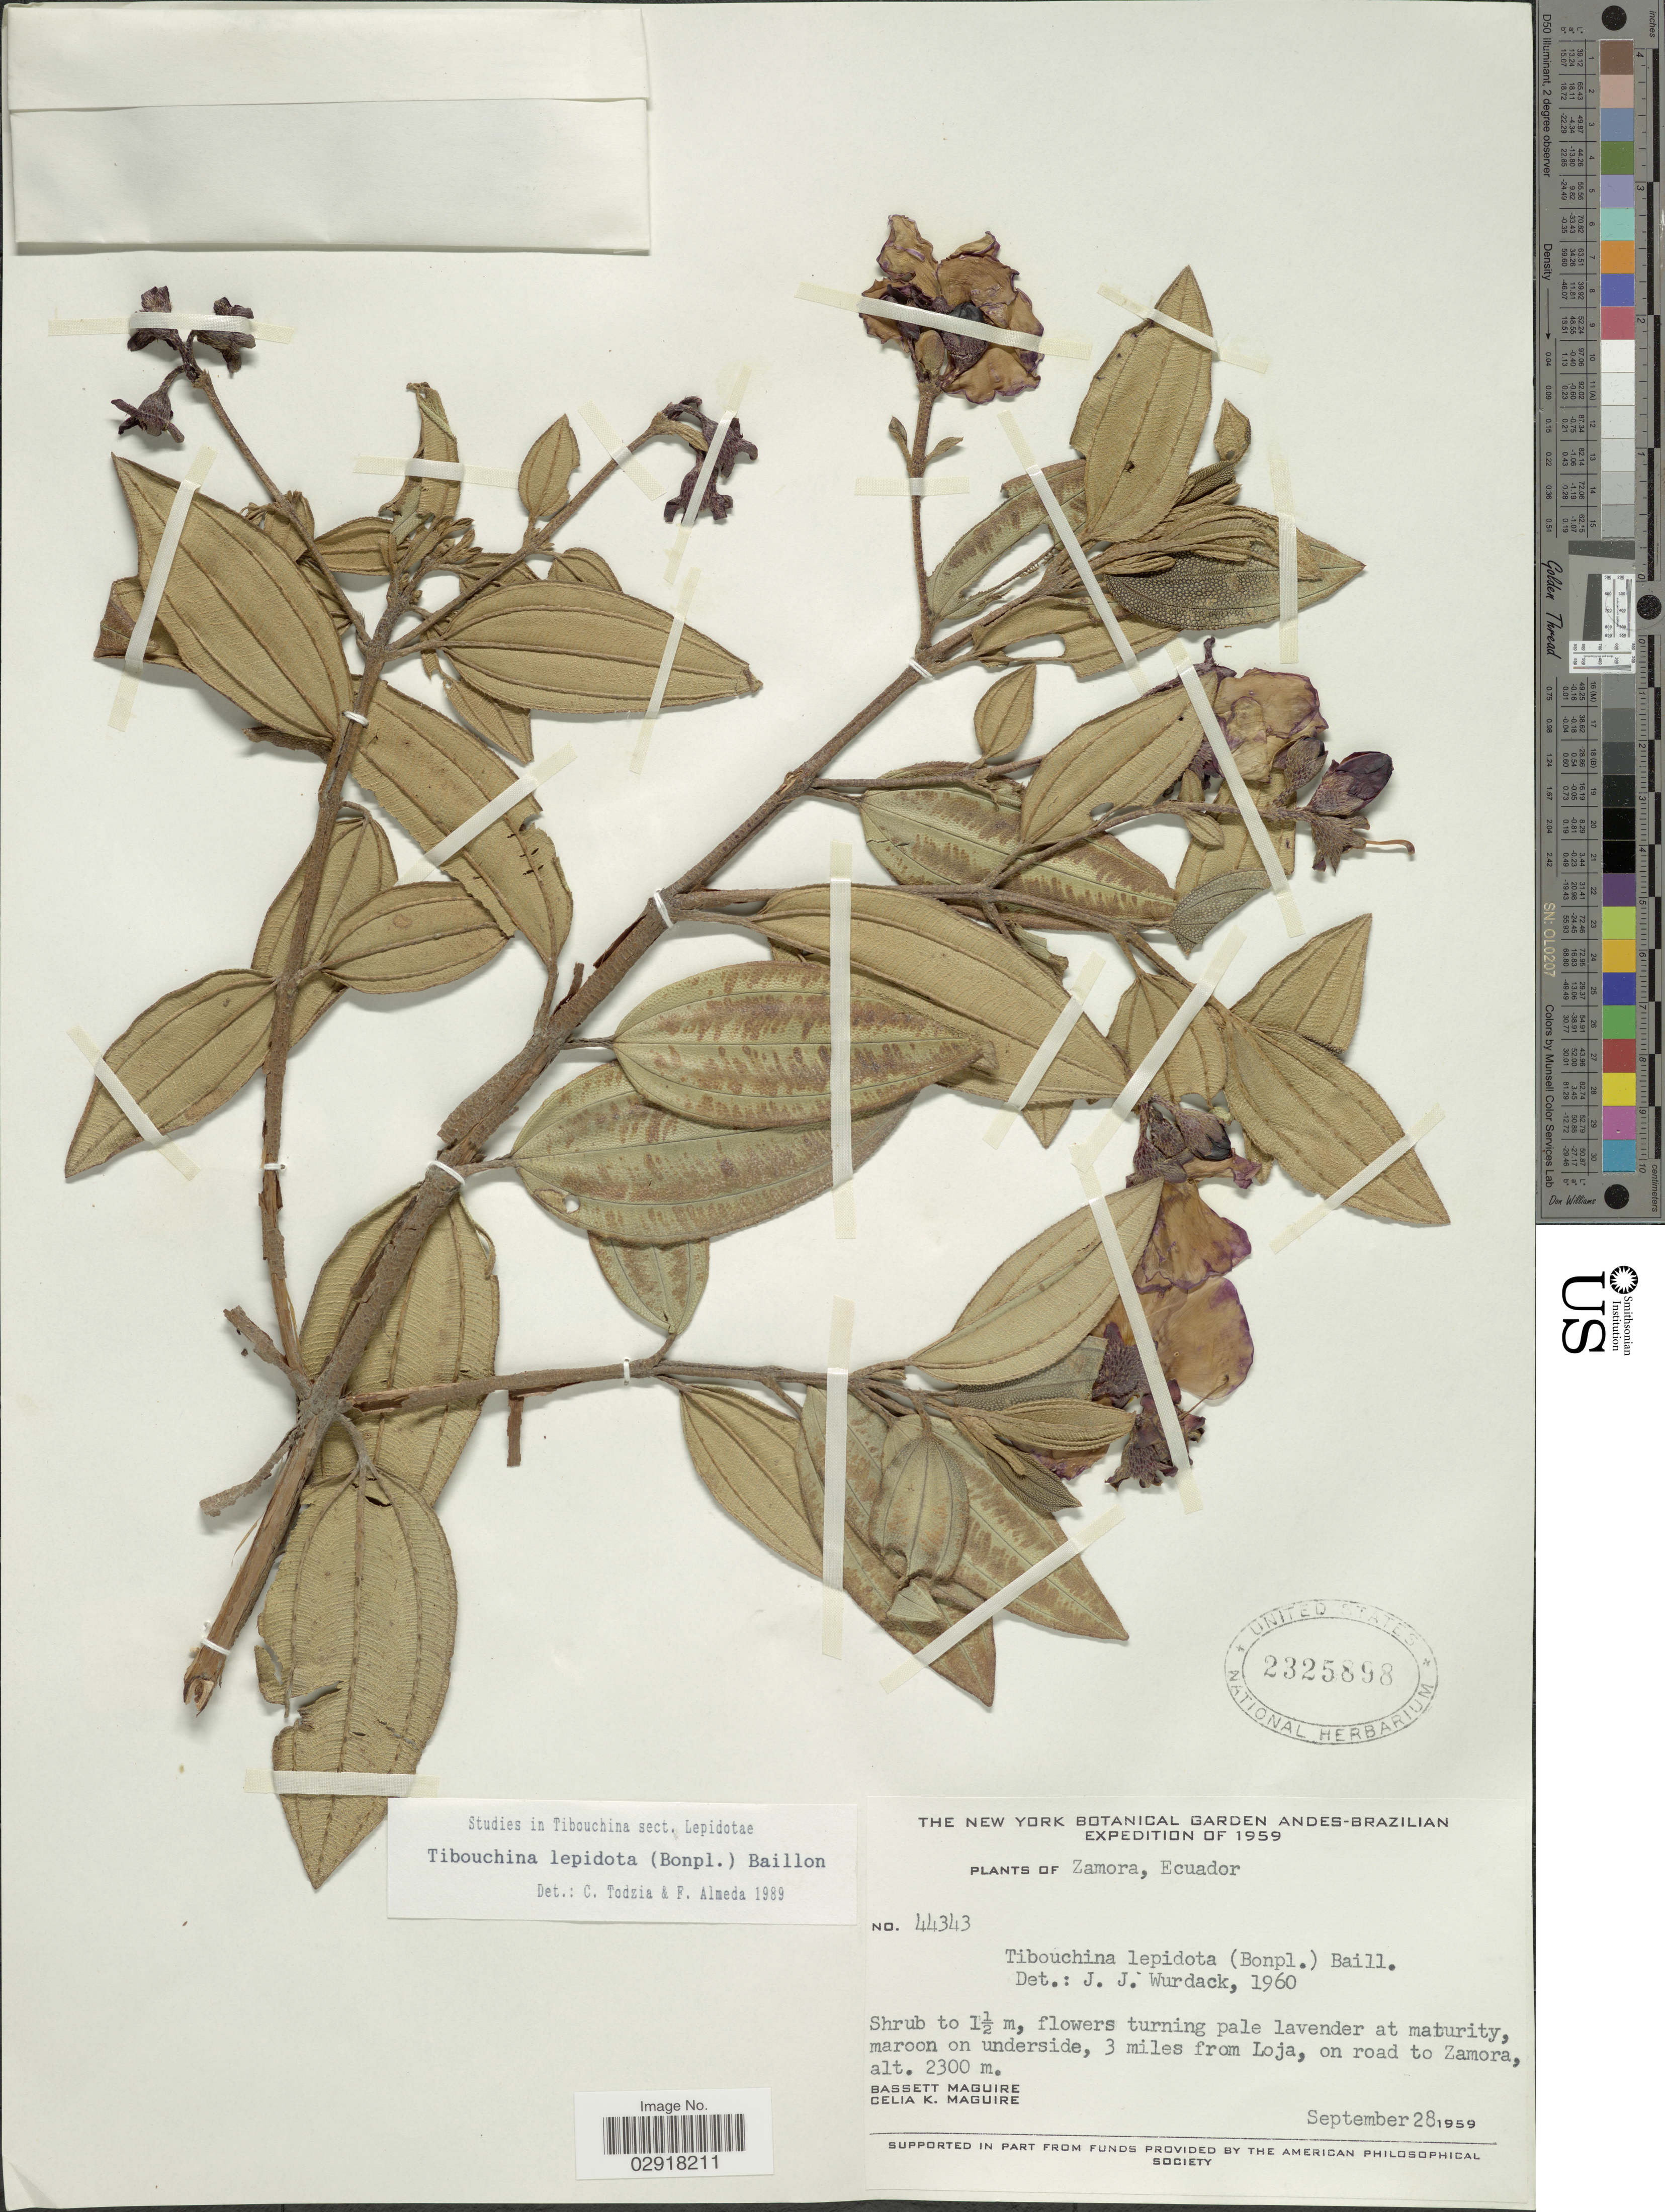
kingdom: Plantae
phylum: Tracheophyta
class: Magnoliopsida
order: Myrtales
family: Melastomataceae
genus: Andesanthus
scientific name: Andesanthus lepidotus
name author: (Humb. & Bonpl.) P.J.F. Guim. & Michelang.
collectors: B. Maguire & C. K. Maguire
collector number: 44343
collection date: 1959-09-28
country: Ecuador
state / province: Zamora-Chinchipe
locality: Zamora. 3 miles from Loja, on road to Zamora.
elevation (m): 2300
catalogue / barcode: US 2325898